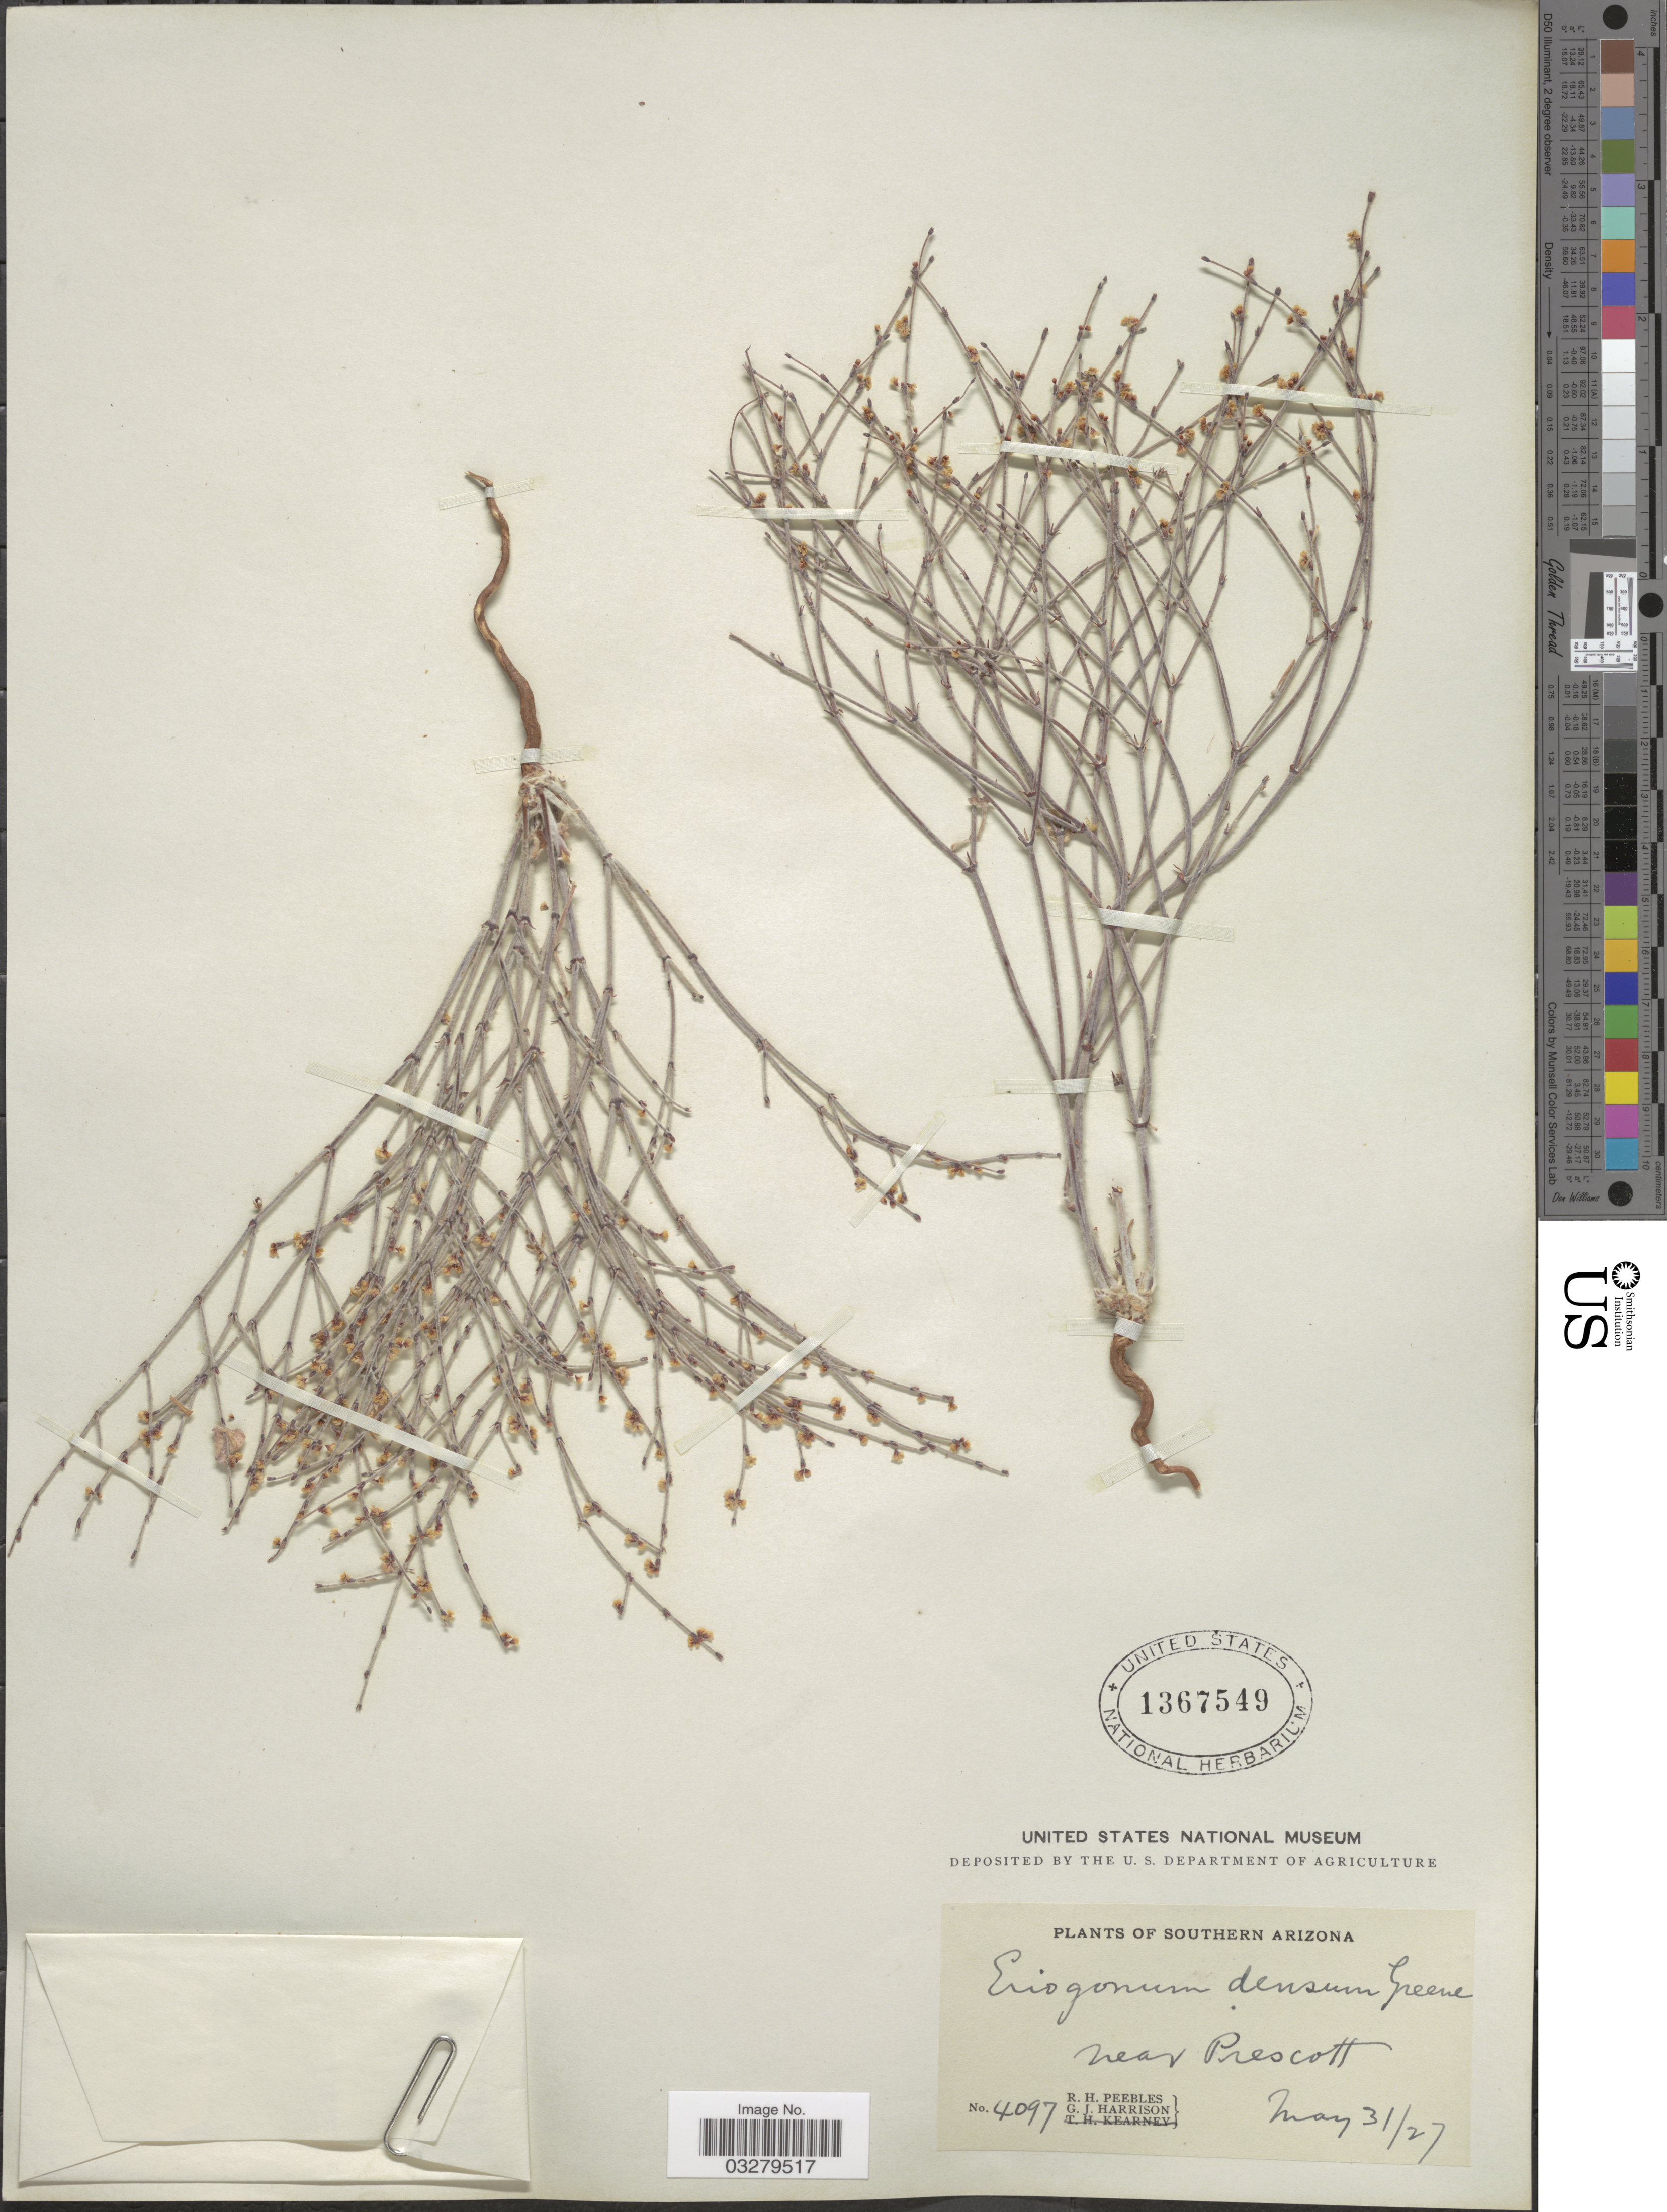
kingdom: Plantae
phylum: Tracheophyta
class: Magnoliopsida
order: Caryophyllales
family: Polygonaceae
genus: Eriogonum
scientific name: Eriogonum palmerianum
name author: Reveal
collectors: R. H. Peebles & G. J. Harrison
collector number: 4097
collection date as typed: Transcribed d/m/y: 31/5/27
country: United States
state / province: Arizona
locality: Southern Arizona. Near Prescott.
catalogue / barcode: US 1367549